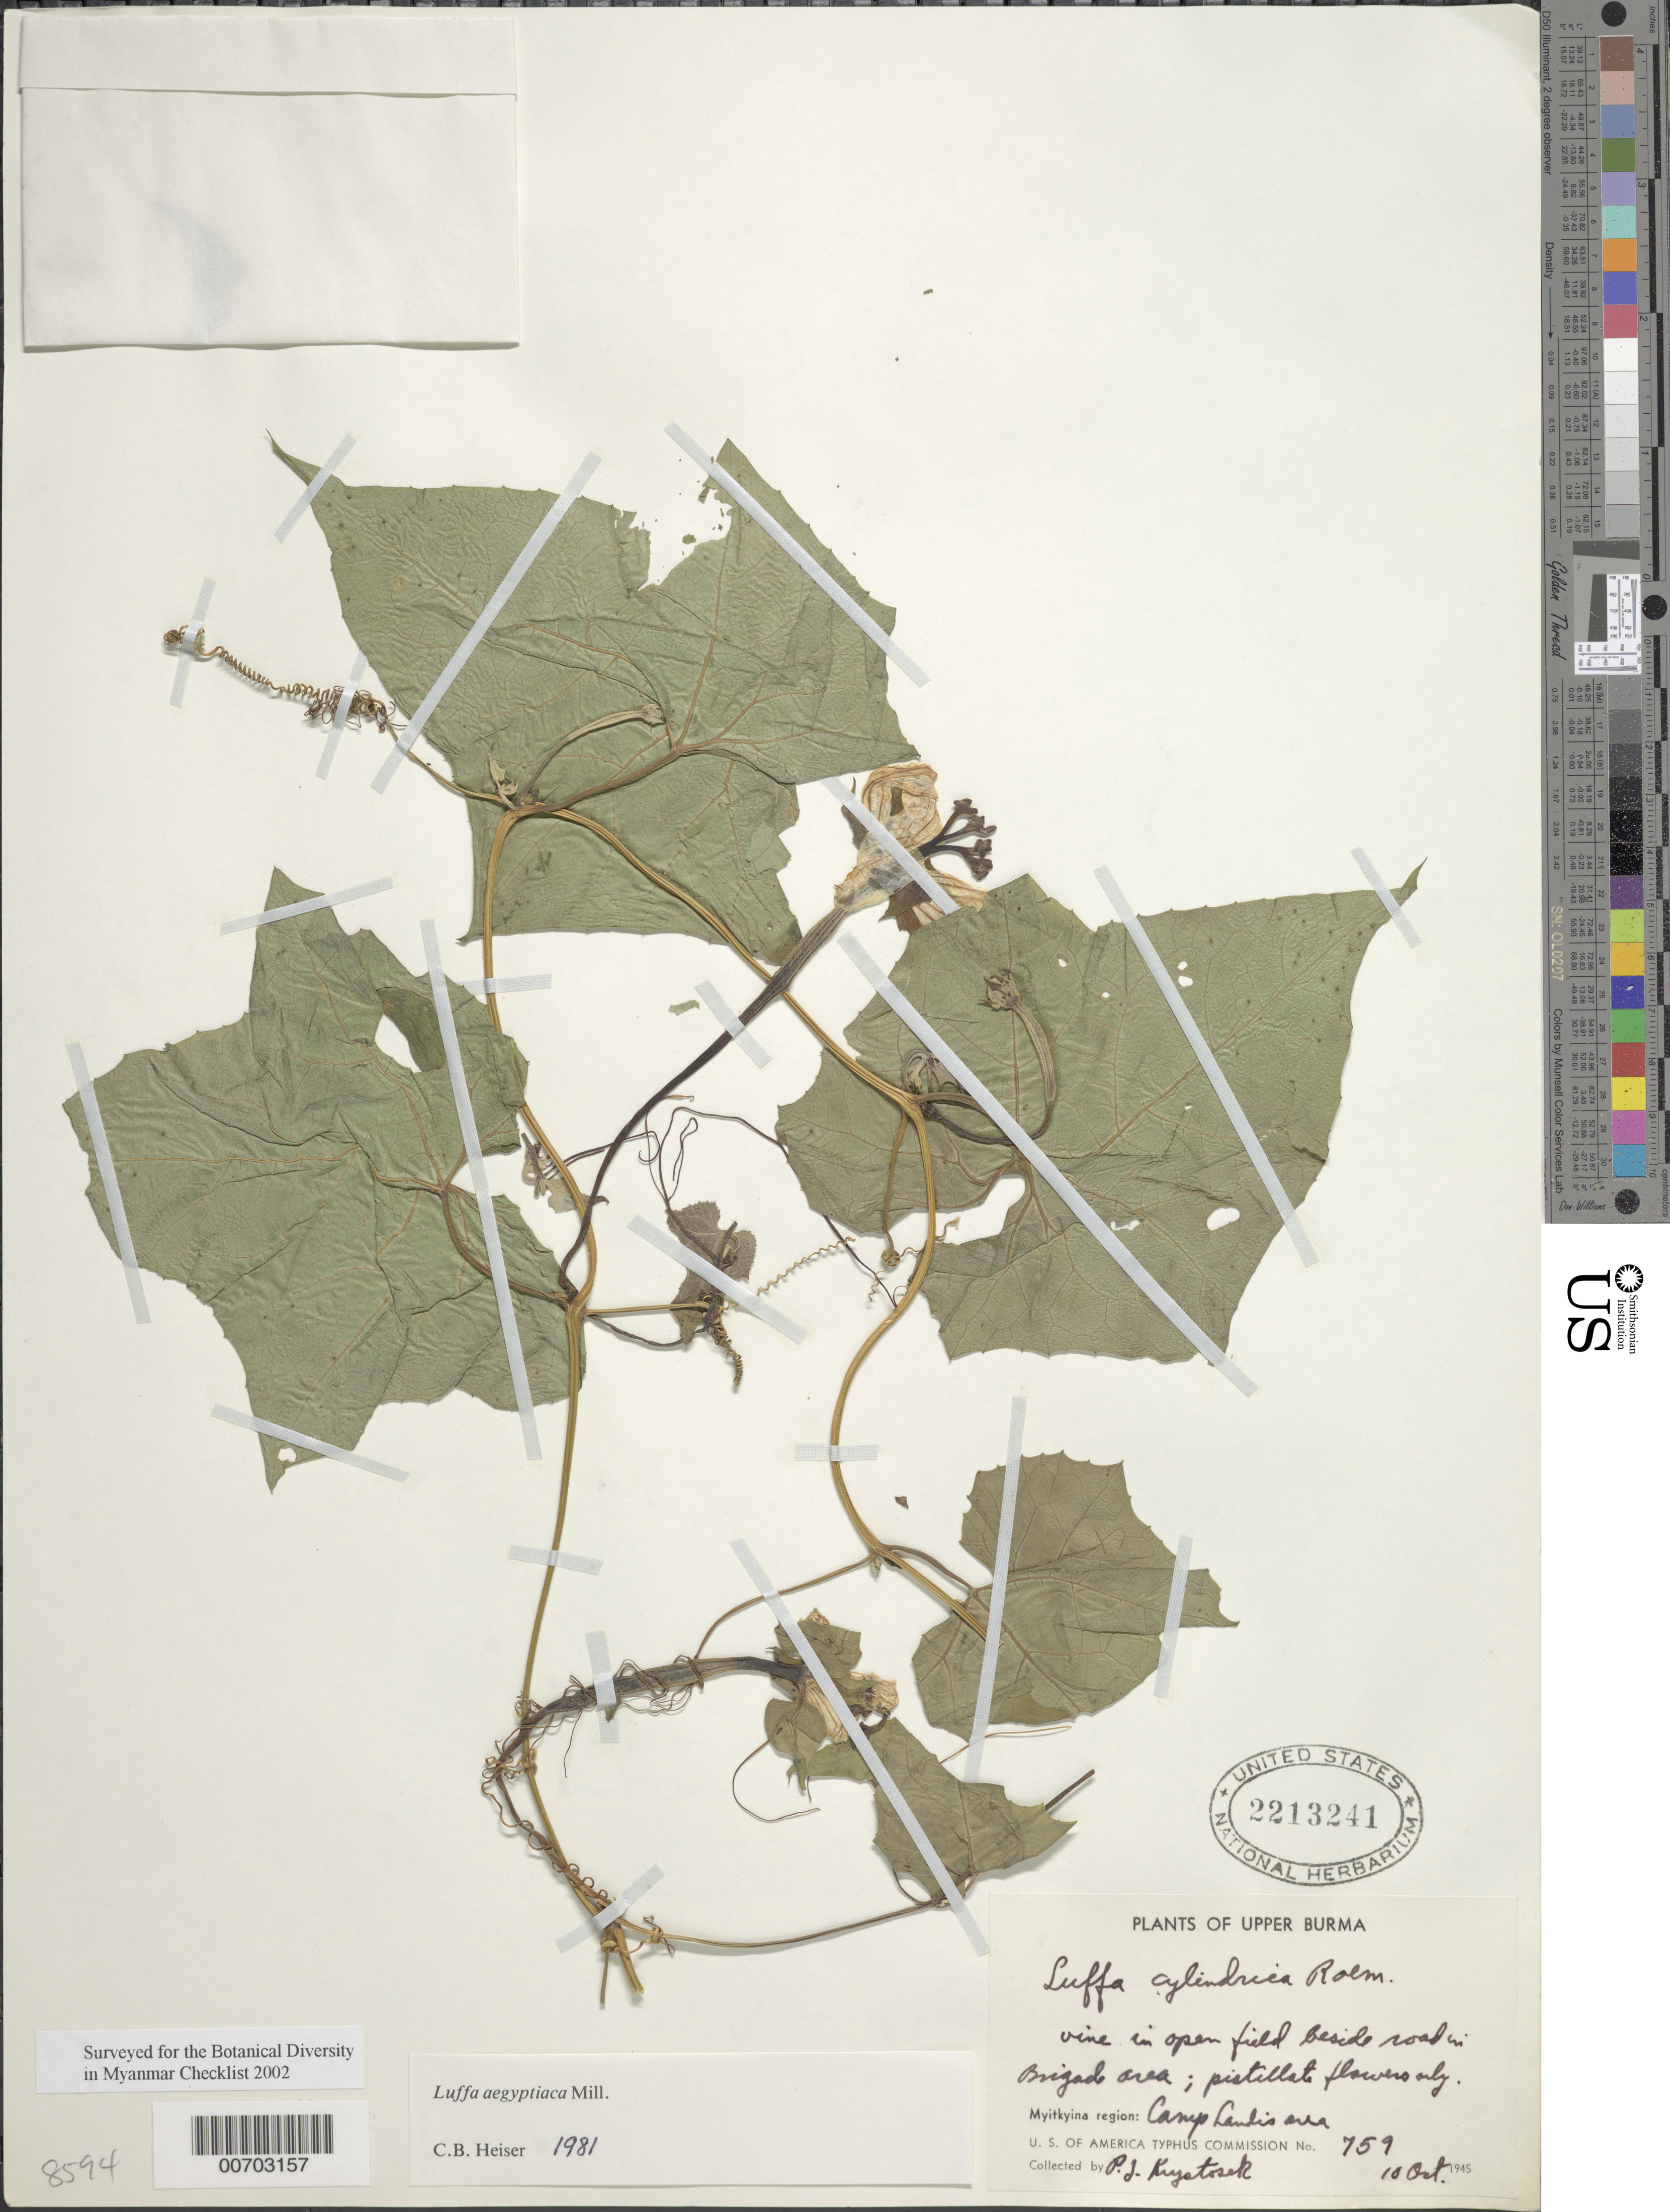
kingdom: Plantae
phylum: Tracheophyta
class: Magnoliopsida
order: Cucurbitales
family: Cucurbitaceae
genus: Luffa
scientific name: Luffa aegyptiaca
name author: Mill.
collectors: Krystosek, P.J.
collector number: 759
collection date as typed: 10 Oct 1945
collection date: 1945-10-10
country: Myanmar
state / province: Kachin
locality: Myitkyina, Camp Landis area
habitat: Open field beside road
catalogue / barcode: US 2213241